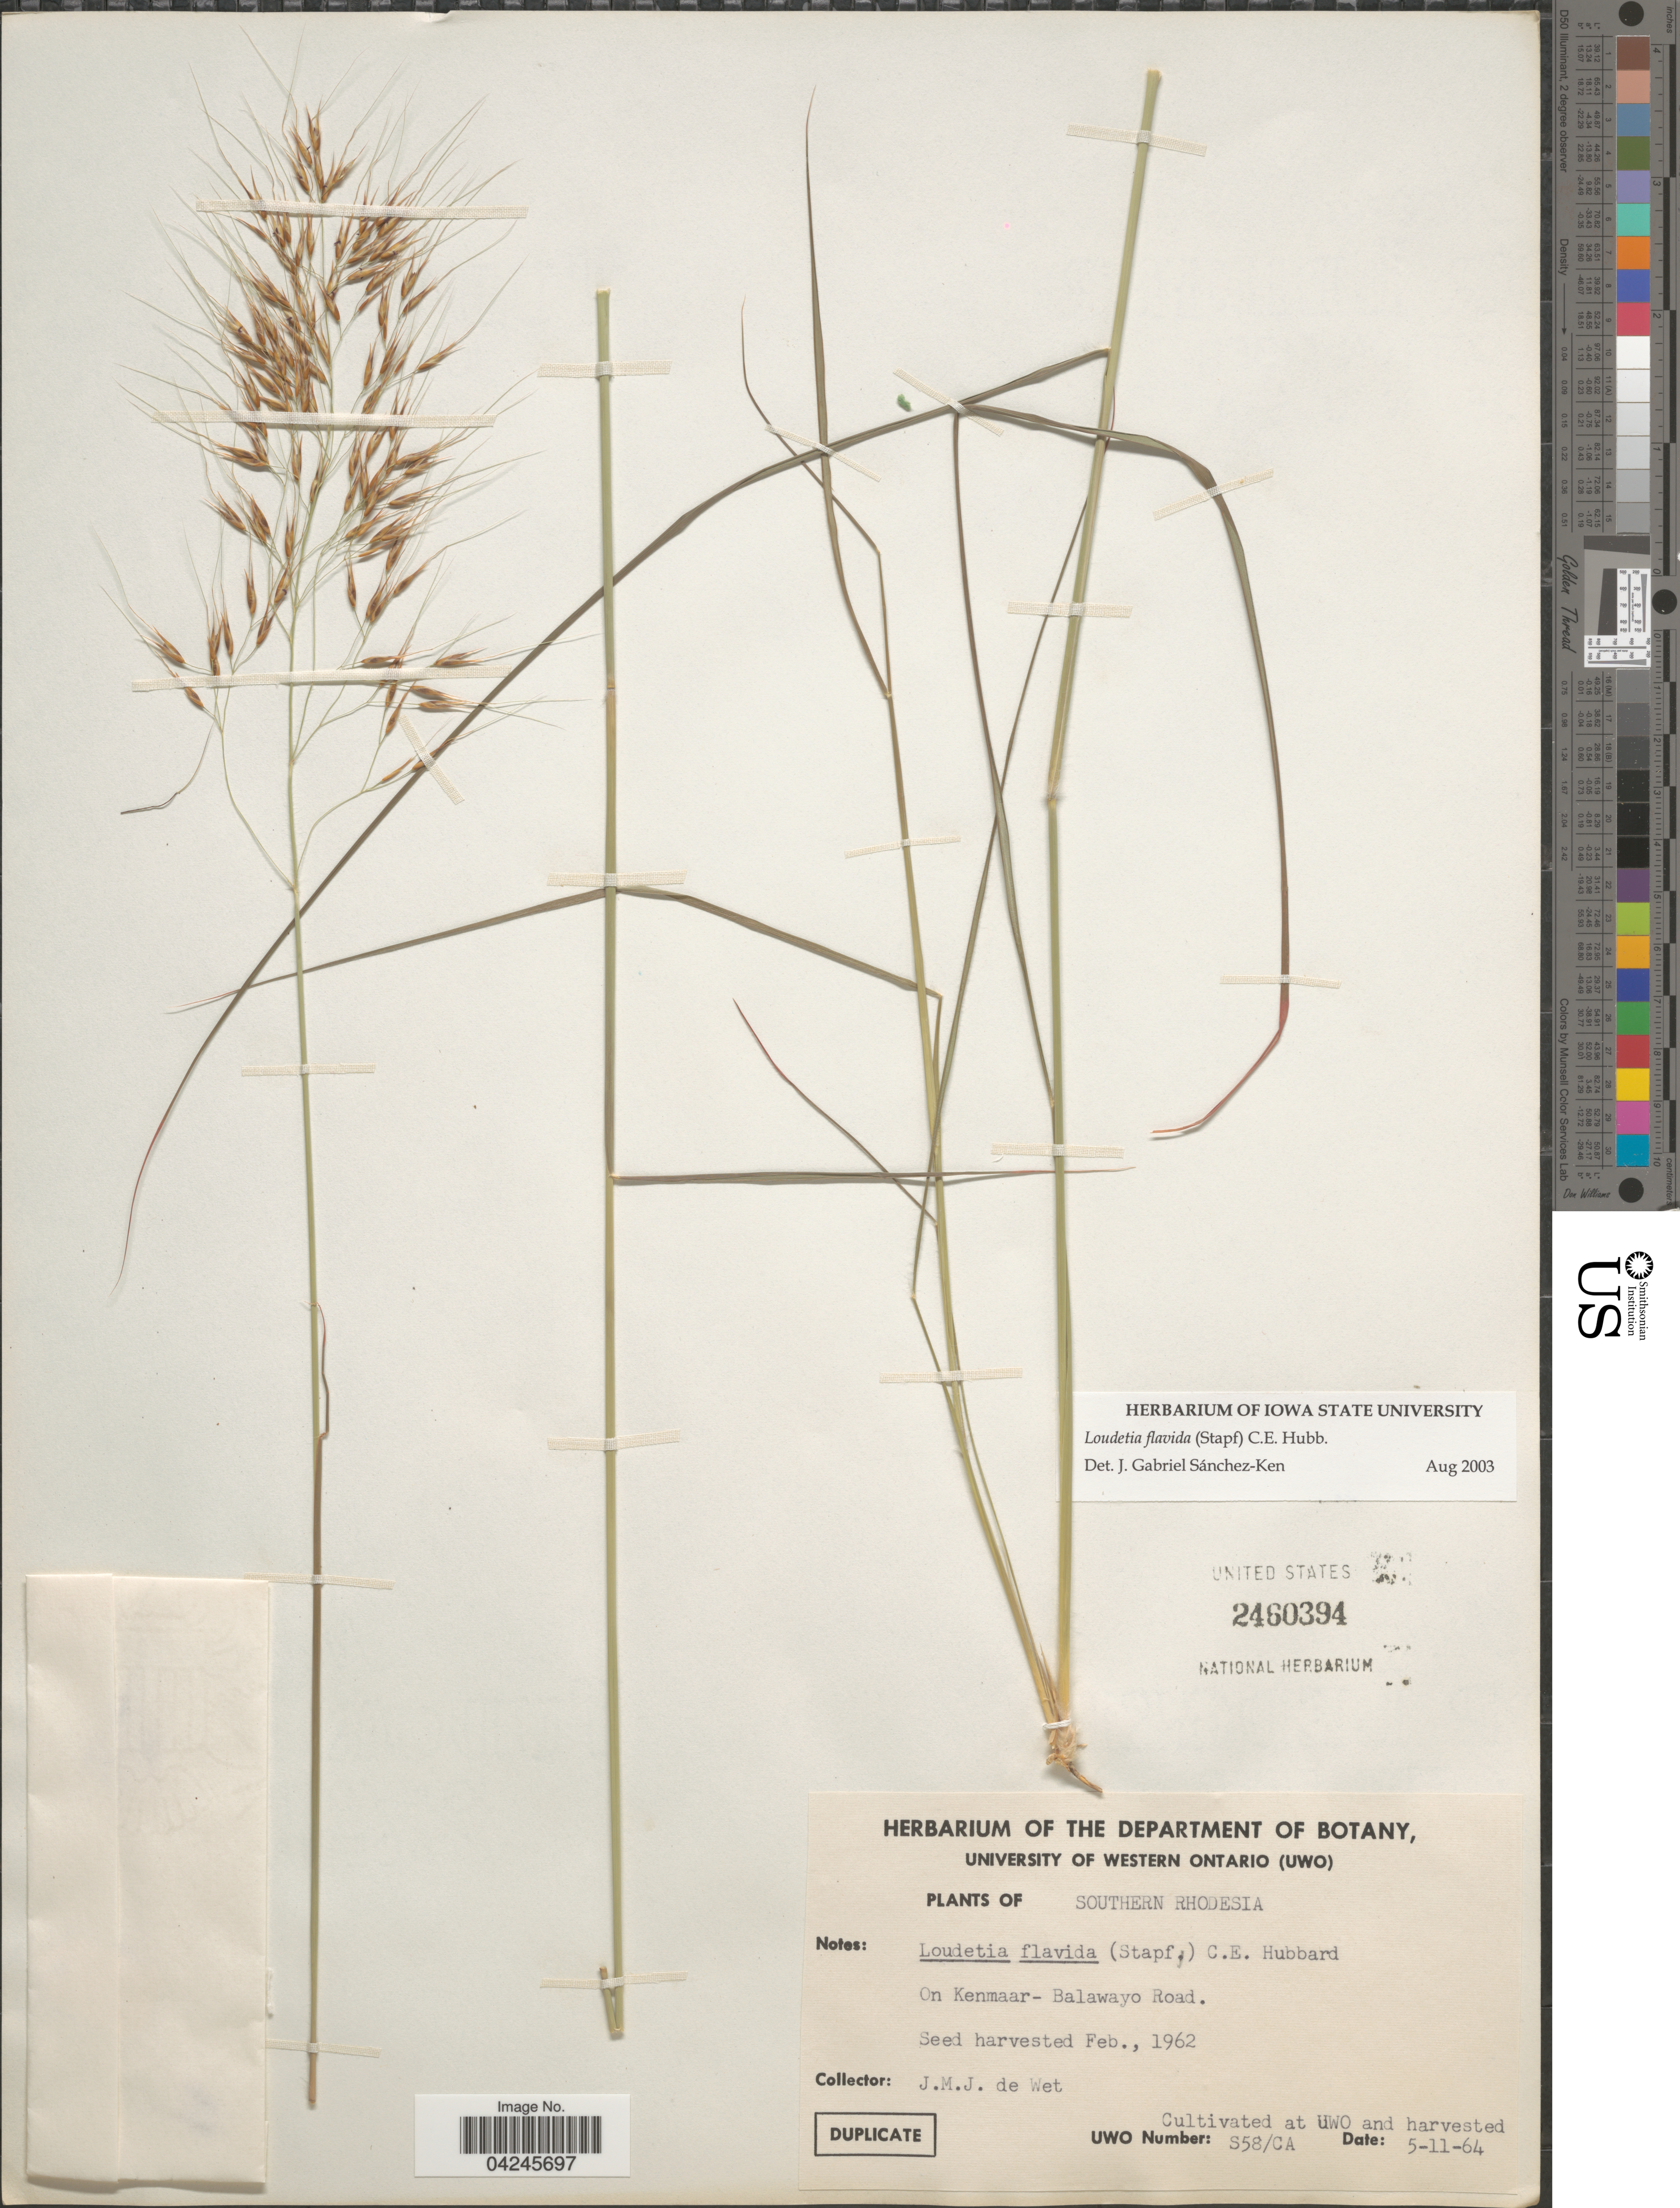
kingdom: Plantae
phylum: Tracheophyta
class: Liliopsida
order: Poales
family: Poaceae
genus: Loudetia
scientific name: Loudetia flavida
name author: (Stapf) C.E. Hubb.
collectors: J. de Wet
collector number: S58/CA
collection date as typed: Transcribed d/m/y: 4/11/64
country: Canada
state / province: Ontario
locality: Cultivated at UWO and harvested.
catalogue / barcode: US 2460394